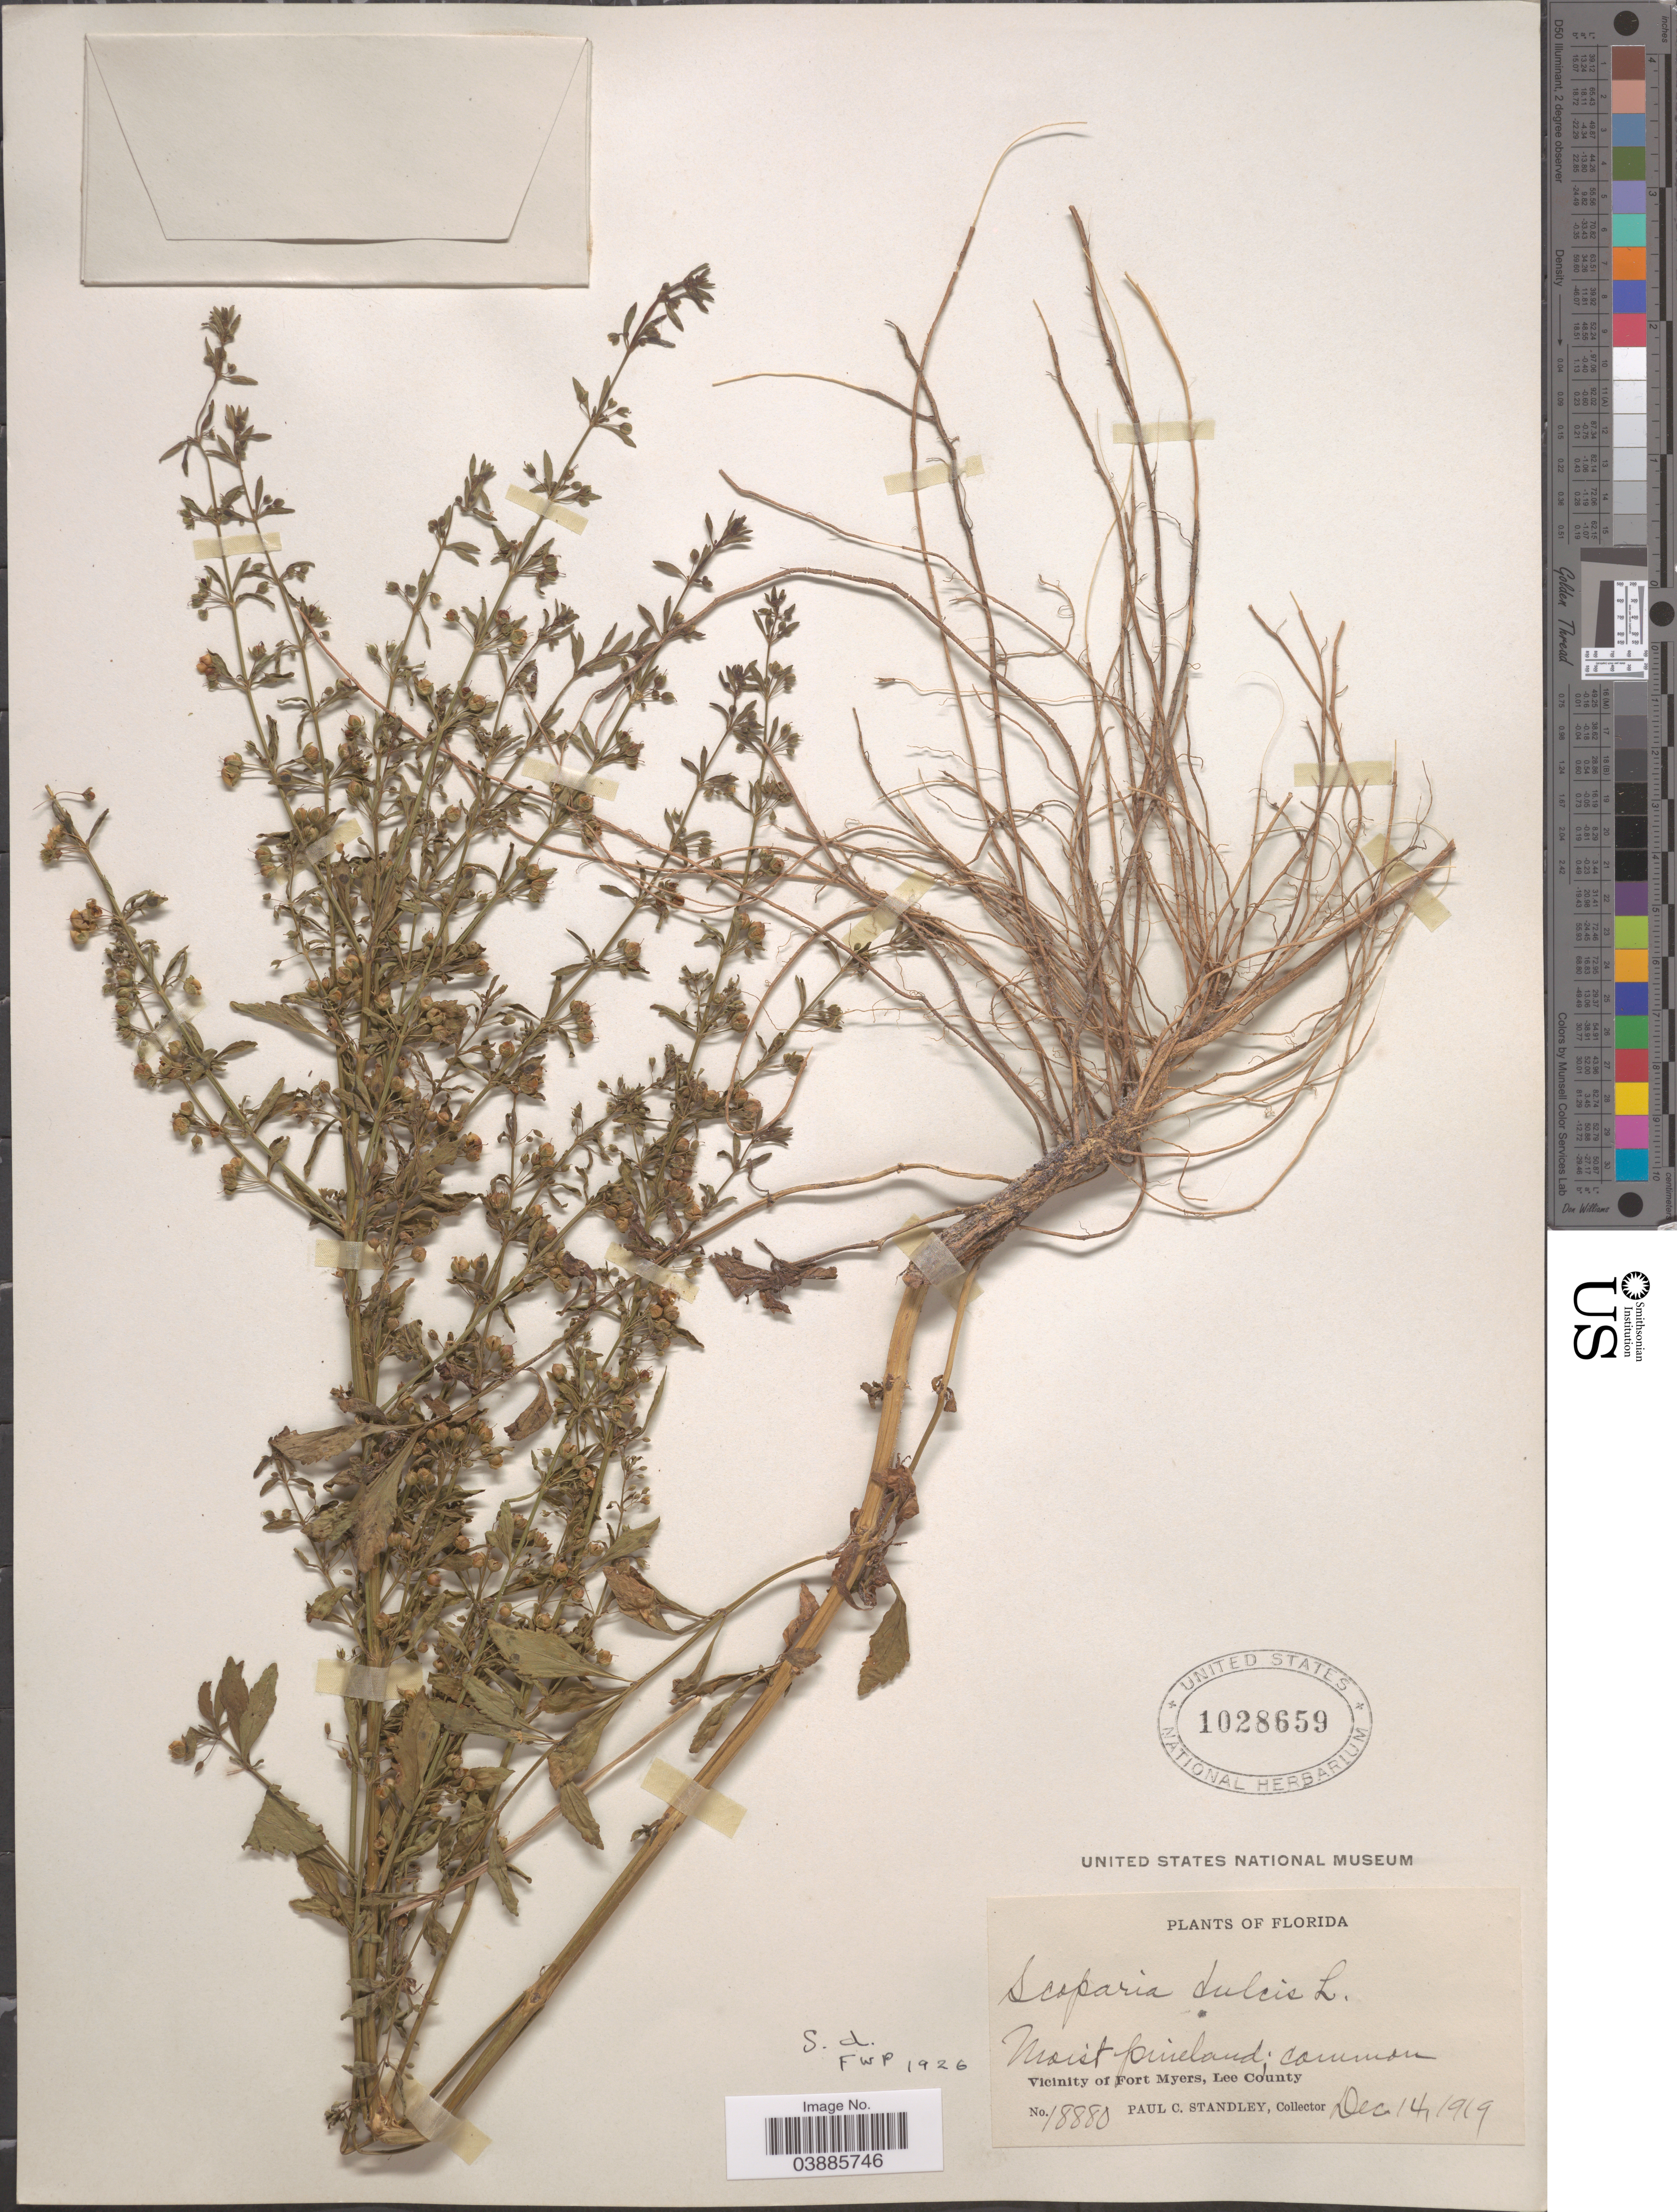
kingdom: Plantae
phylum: Tracheophyta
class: Magnoliopsida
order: Lamiales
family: Plantaginaceae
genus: Scoparia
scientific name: Scoparia dulcis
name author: L.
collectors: P. C. Standley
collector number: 18880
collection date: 1919-12-14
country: United States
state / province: Florida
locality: Vicinity of Fort Myers, Lee County.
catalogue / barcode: US 1028659